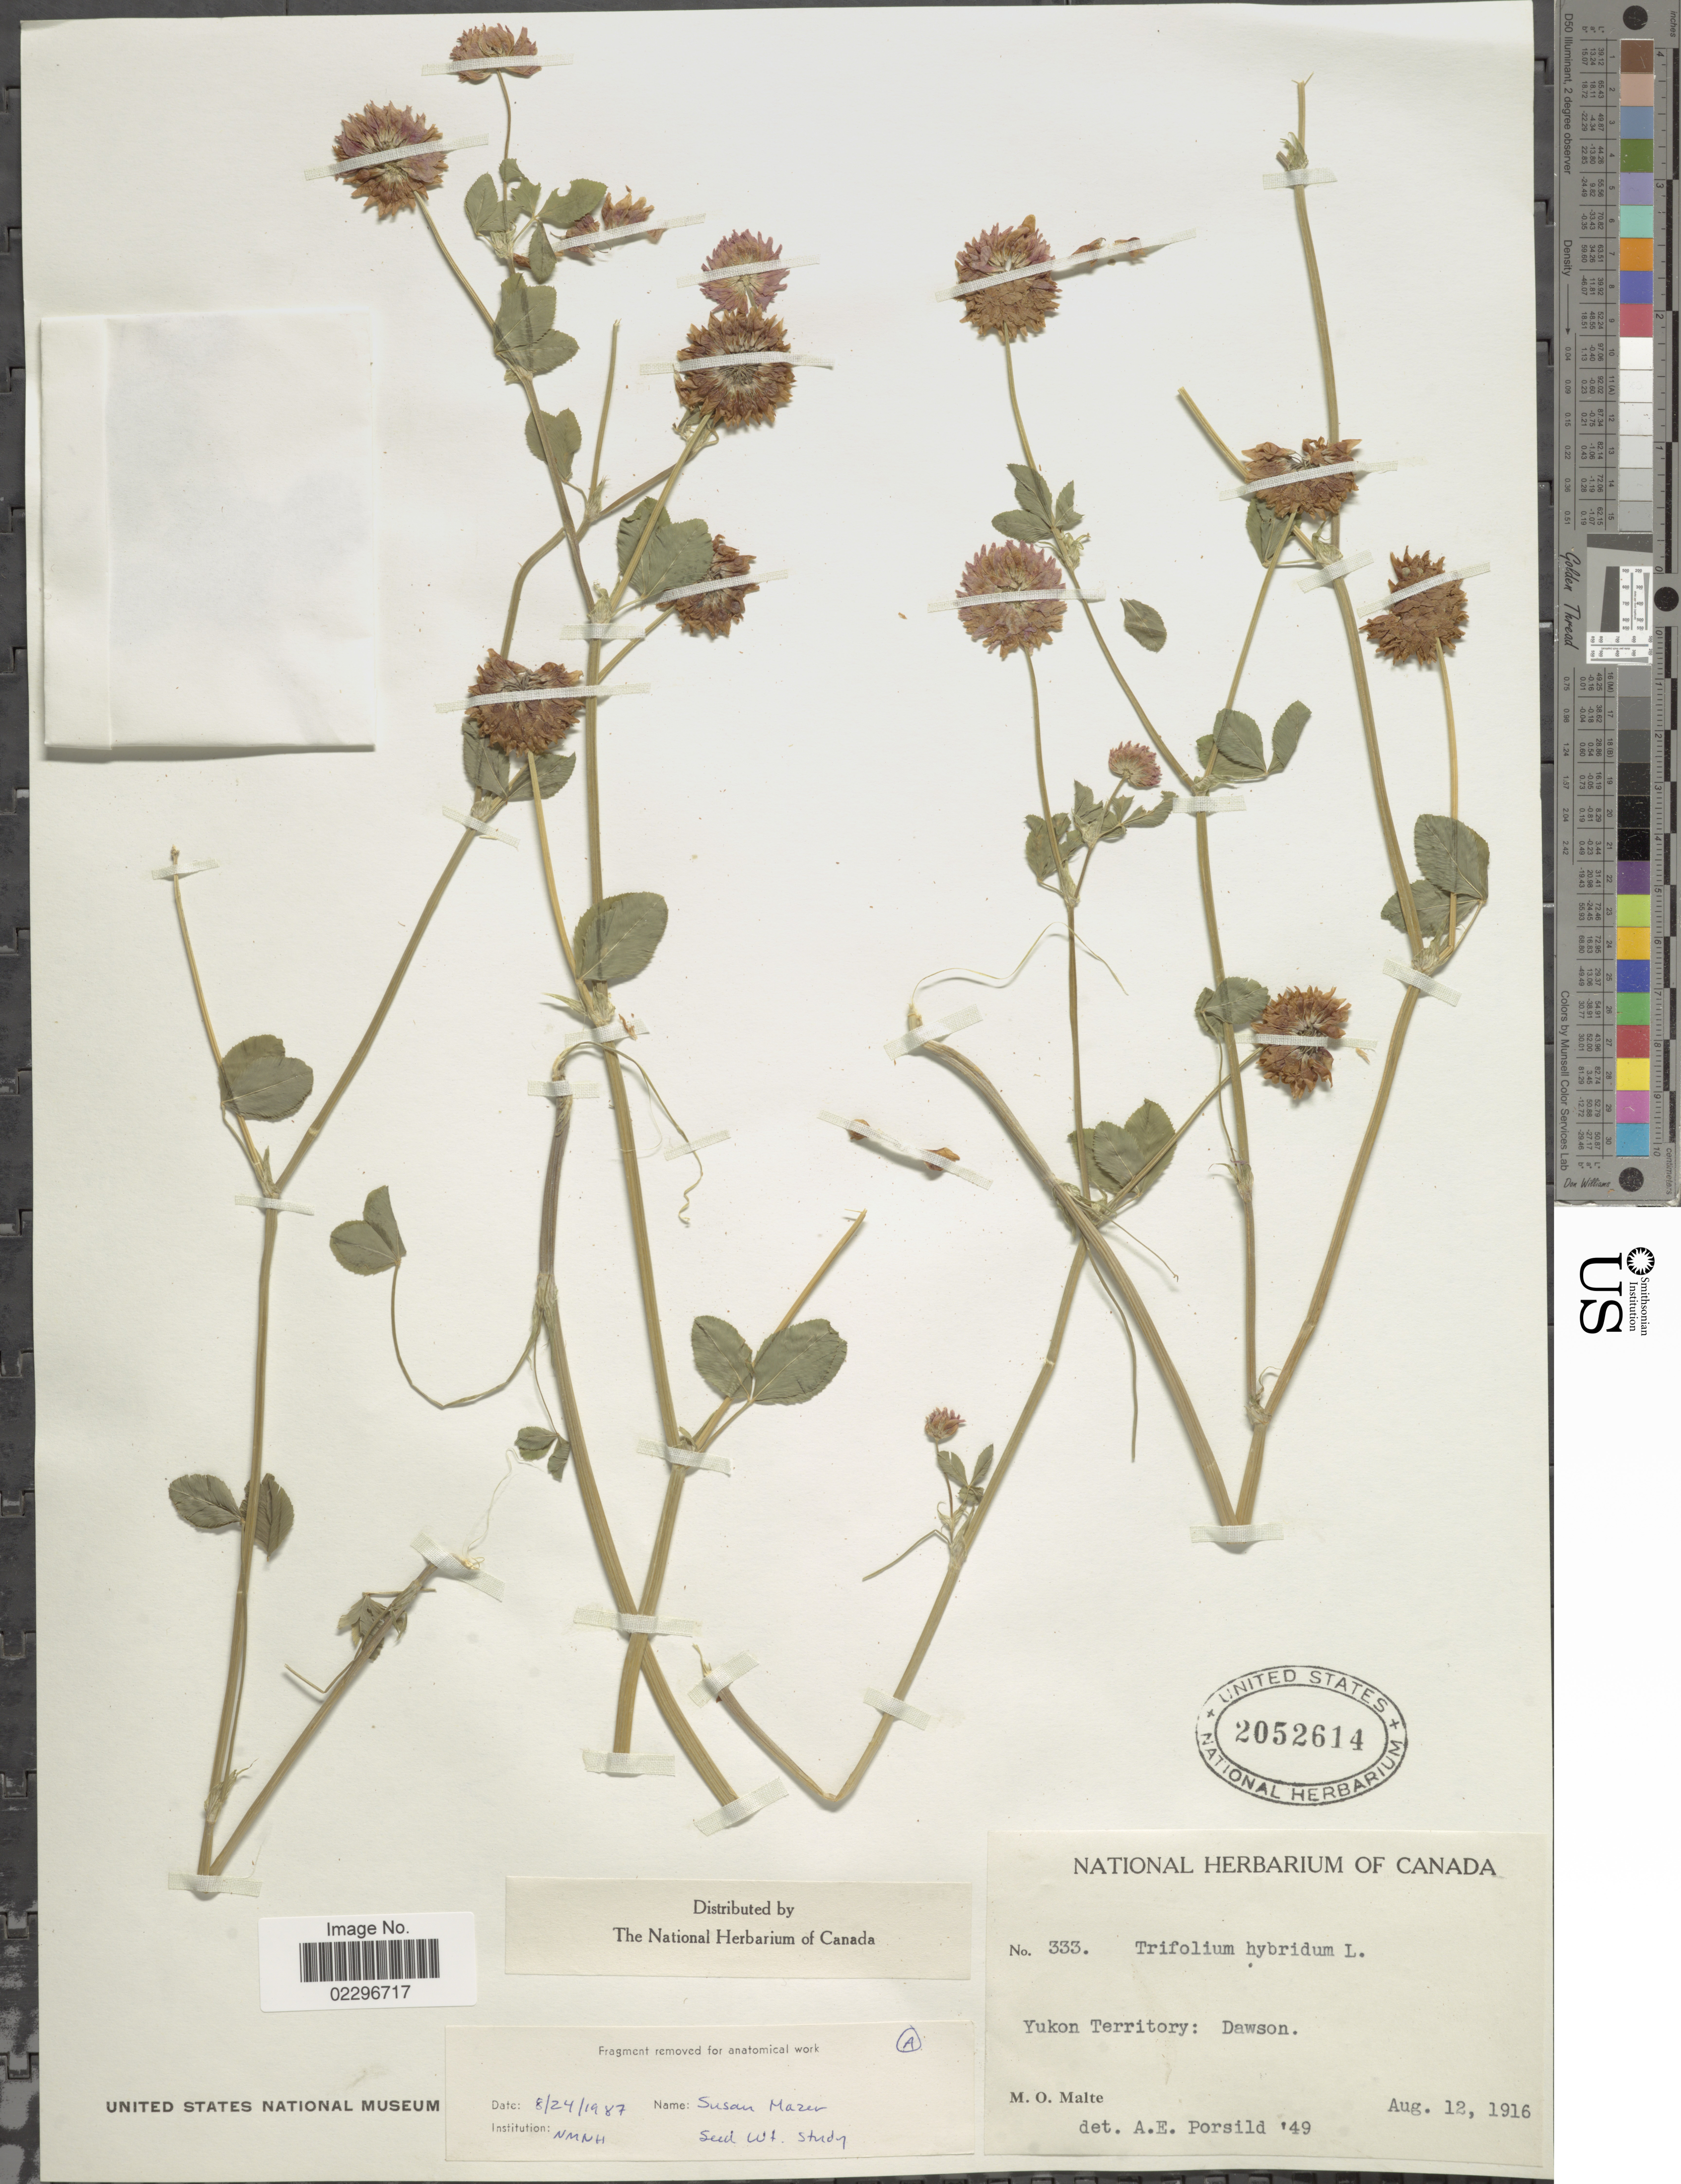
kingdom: Plantae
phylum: Tracheophyta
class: Magnoliopsida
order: Fabales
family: Fabaceae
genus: Trifolium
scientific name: Trifolium hybridum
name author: L.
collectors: M. O. Malte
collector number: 333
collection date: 1916-08-12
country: Canada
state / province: Yukon Territory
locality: Dawson.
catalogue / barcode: US 2052614